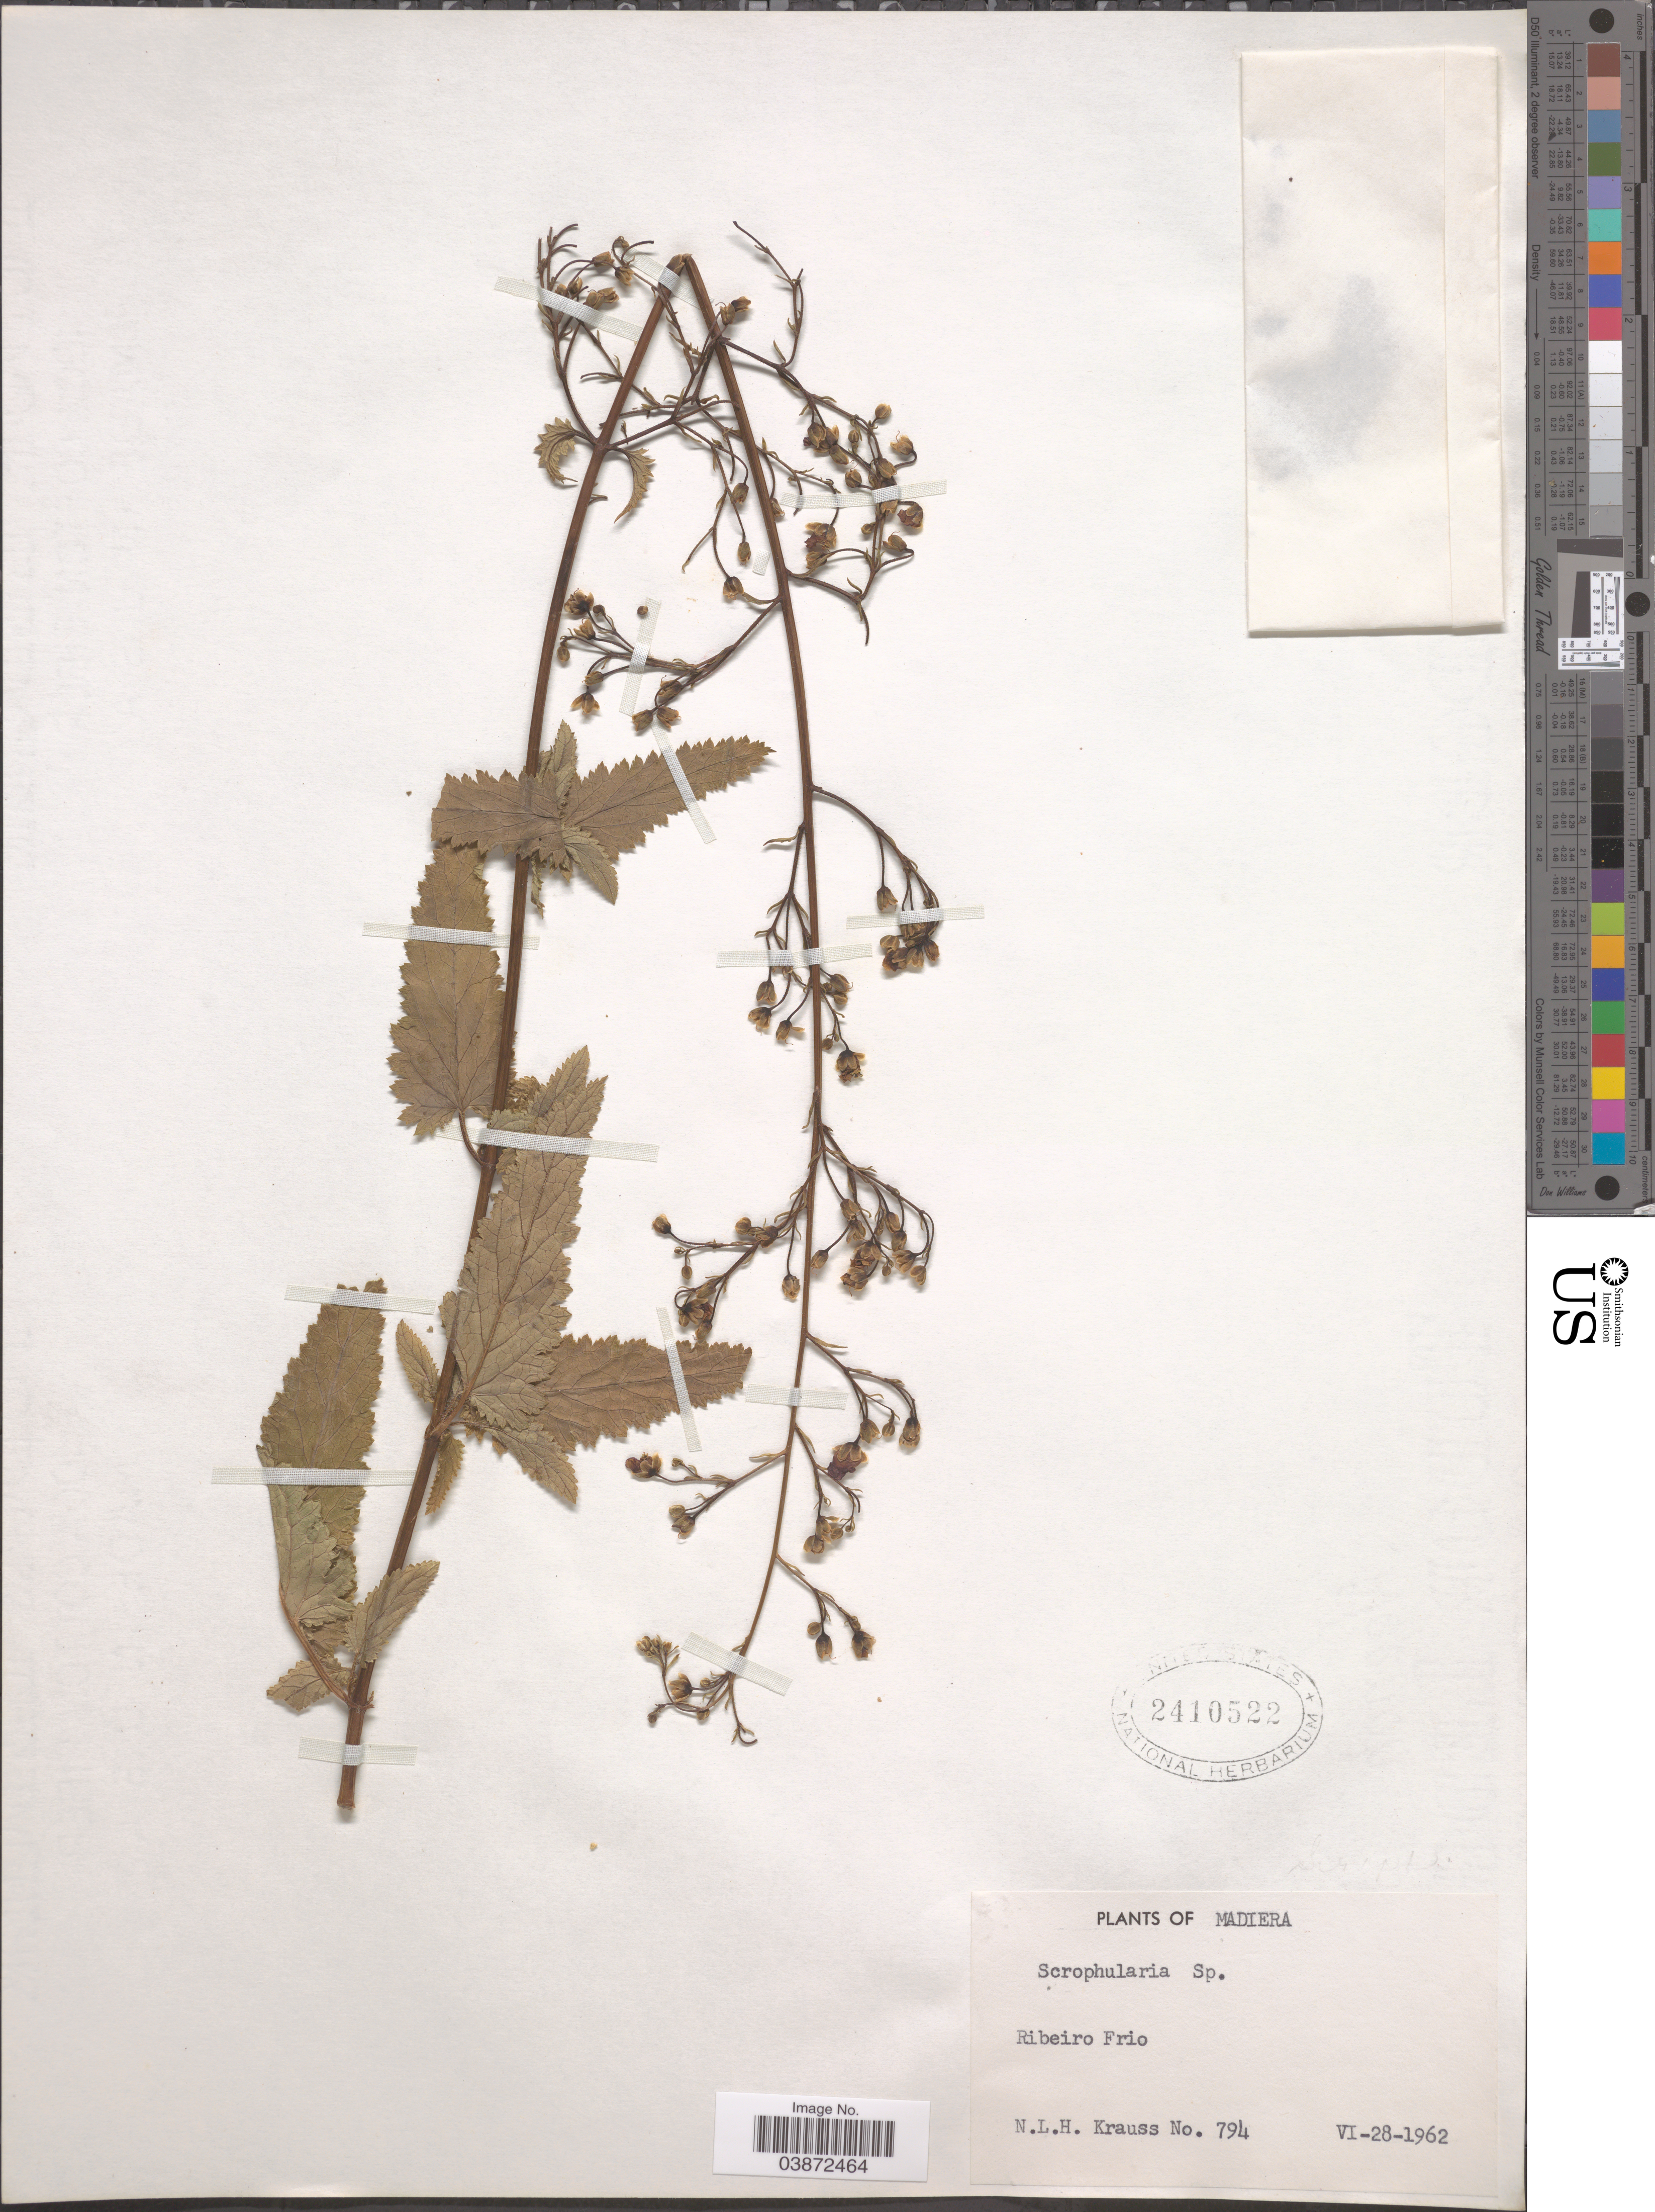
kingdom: Plantae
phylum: Tracheophyta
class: Magnoliopsida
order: Lamiales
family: Scrophulariaceae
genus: Scrophularia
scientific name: Scrophularia sp.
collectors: N. Krauss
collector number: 794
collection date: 1962-06-28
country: Portugal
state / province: Madeira (Aut. Reg.)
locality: Madiera. Ribeiro Frio.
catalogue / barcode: US 2410522